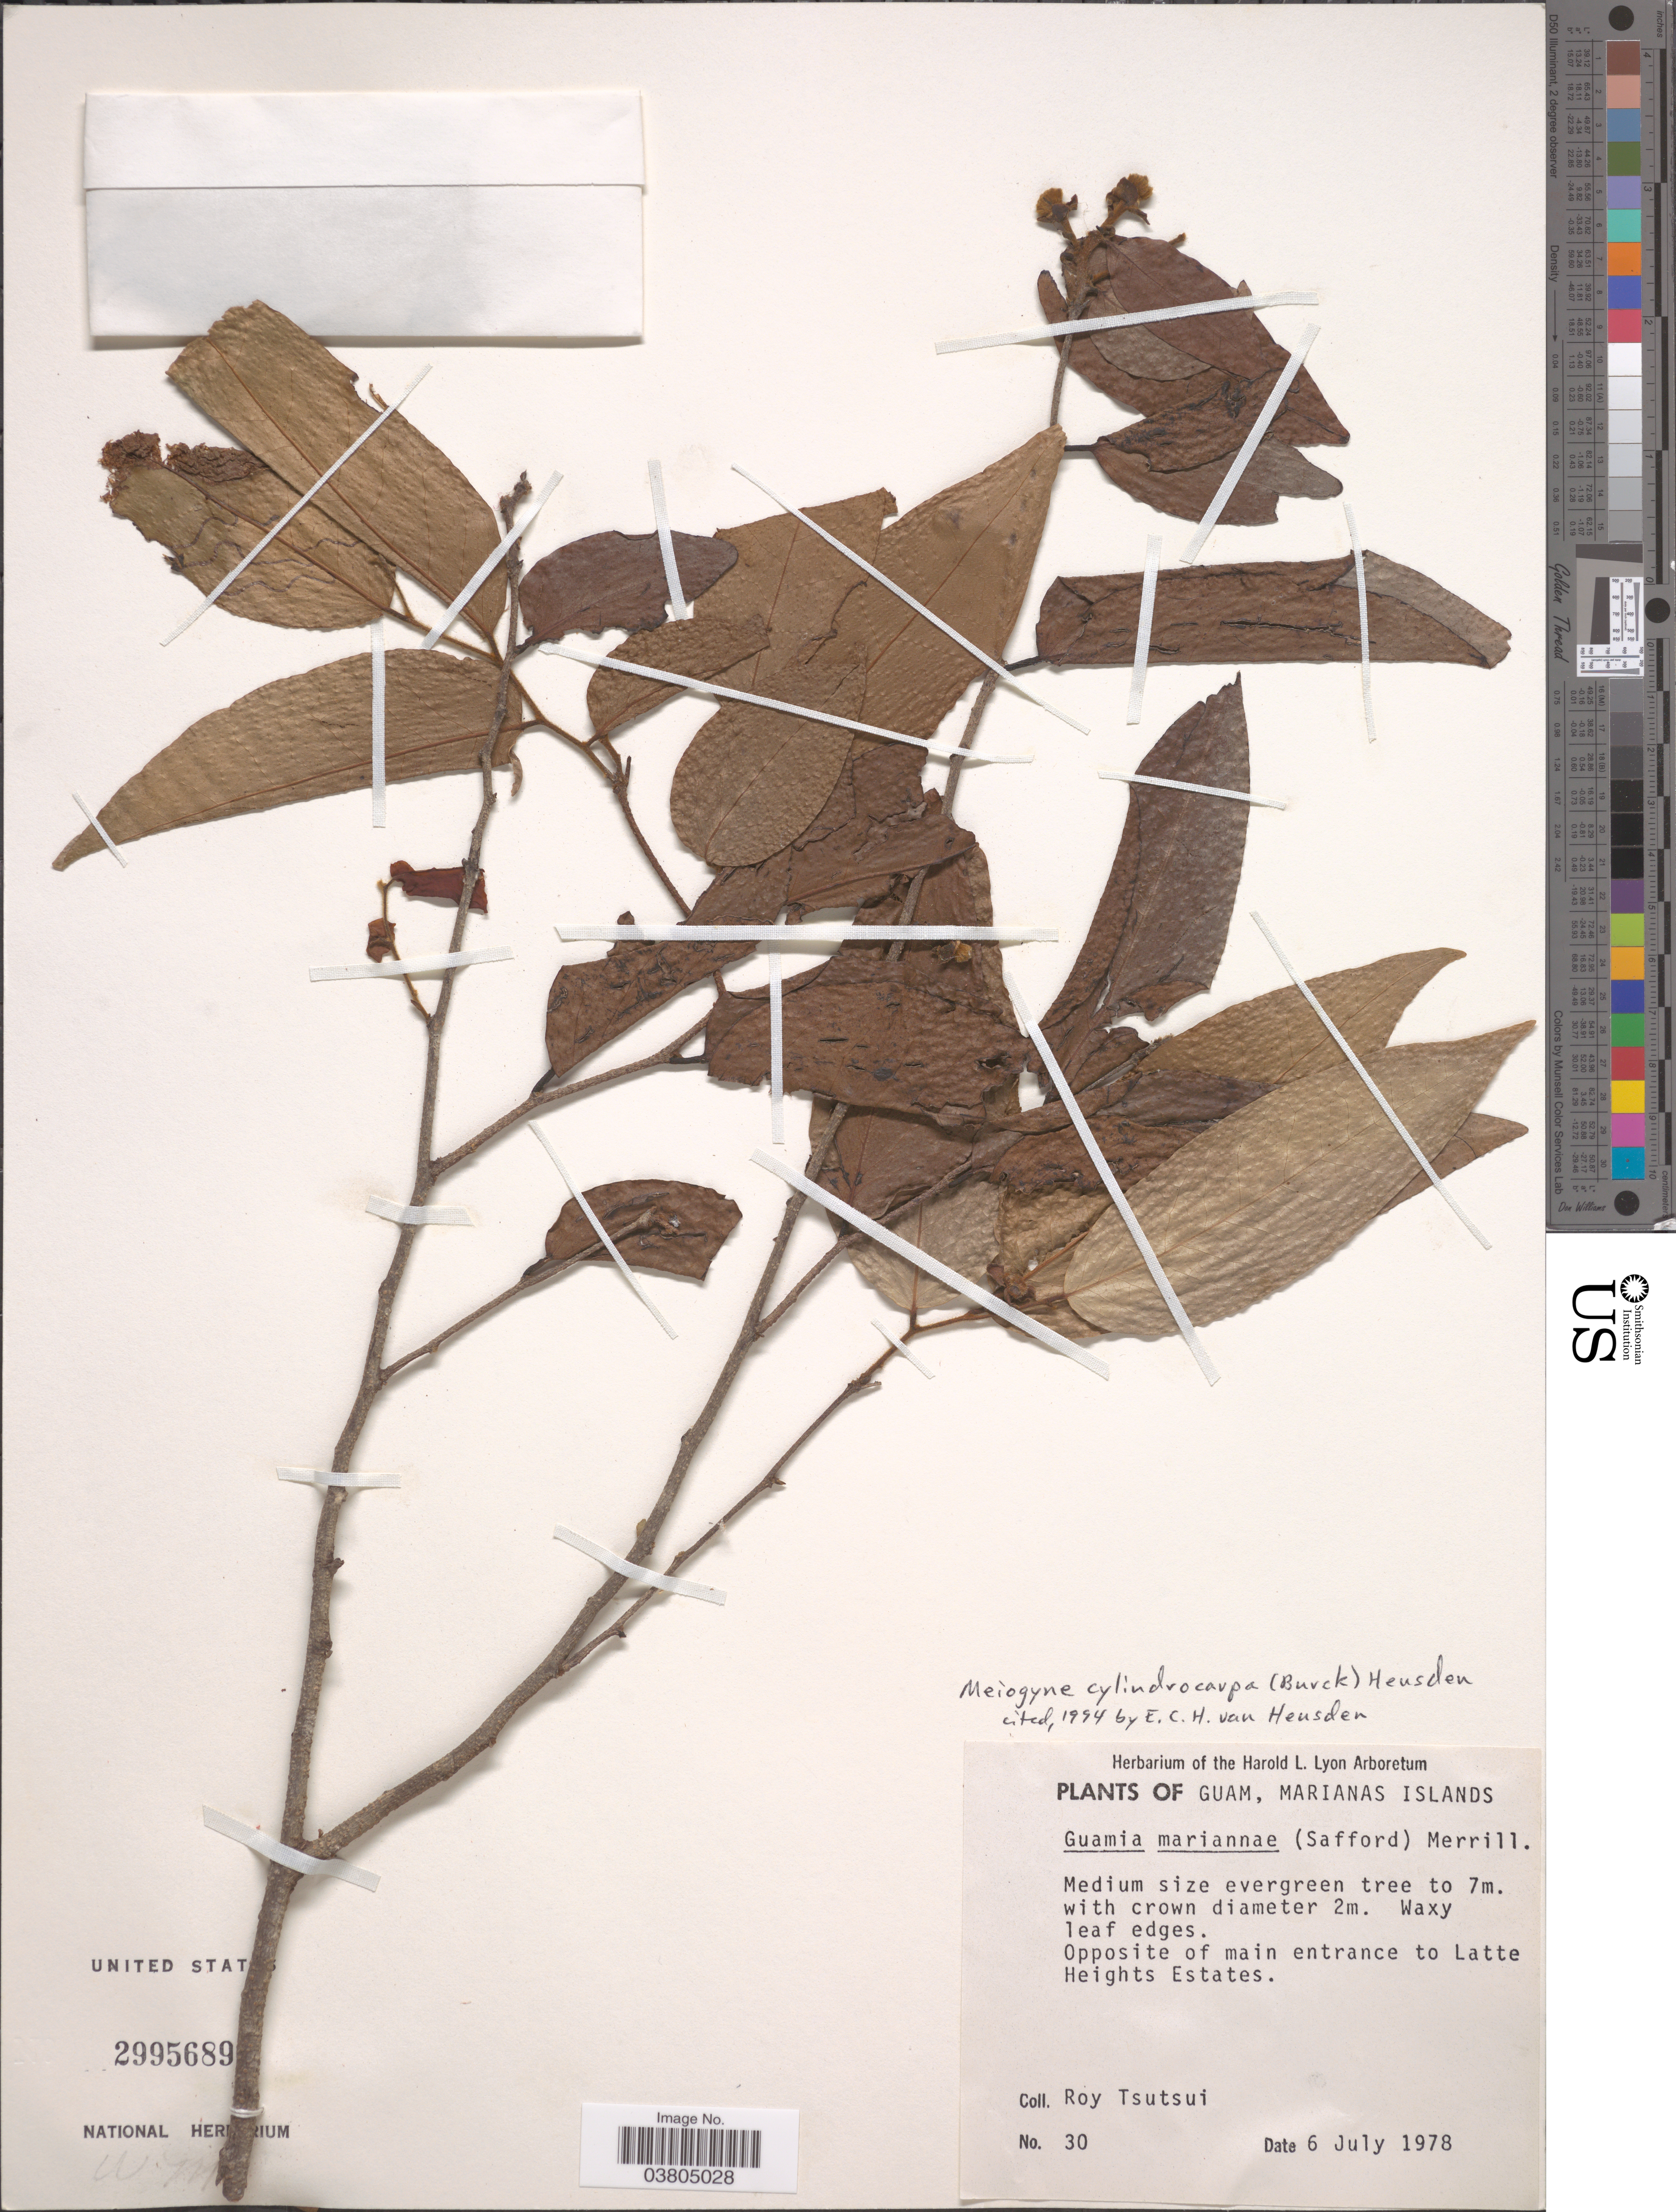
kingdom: Plantae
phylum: Tracheophyta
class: Magnoliopsida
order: Magnoliales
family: Annonaceae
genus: Meiogyne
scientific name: Meiogyne cylindrocarpa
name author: (Burck) Van Huesden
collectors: R. Tsutsui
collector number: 30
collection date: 1978-07-06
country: Guam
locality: Marianas Islands. opposite of main entrance to Latte Heights Estates.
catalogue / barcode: US 2995689